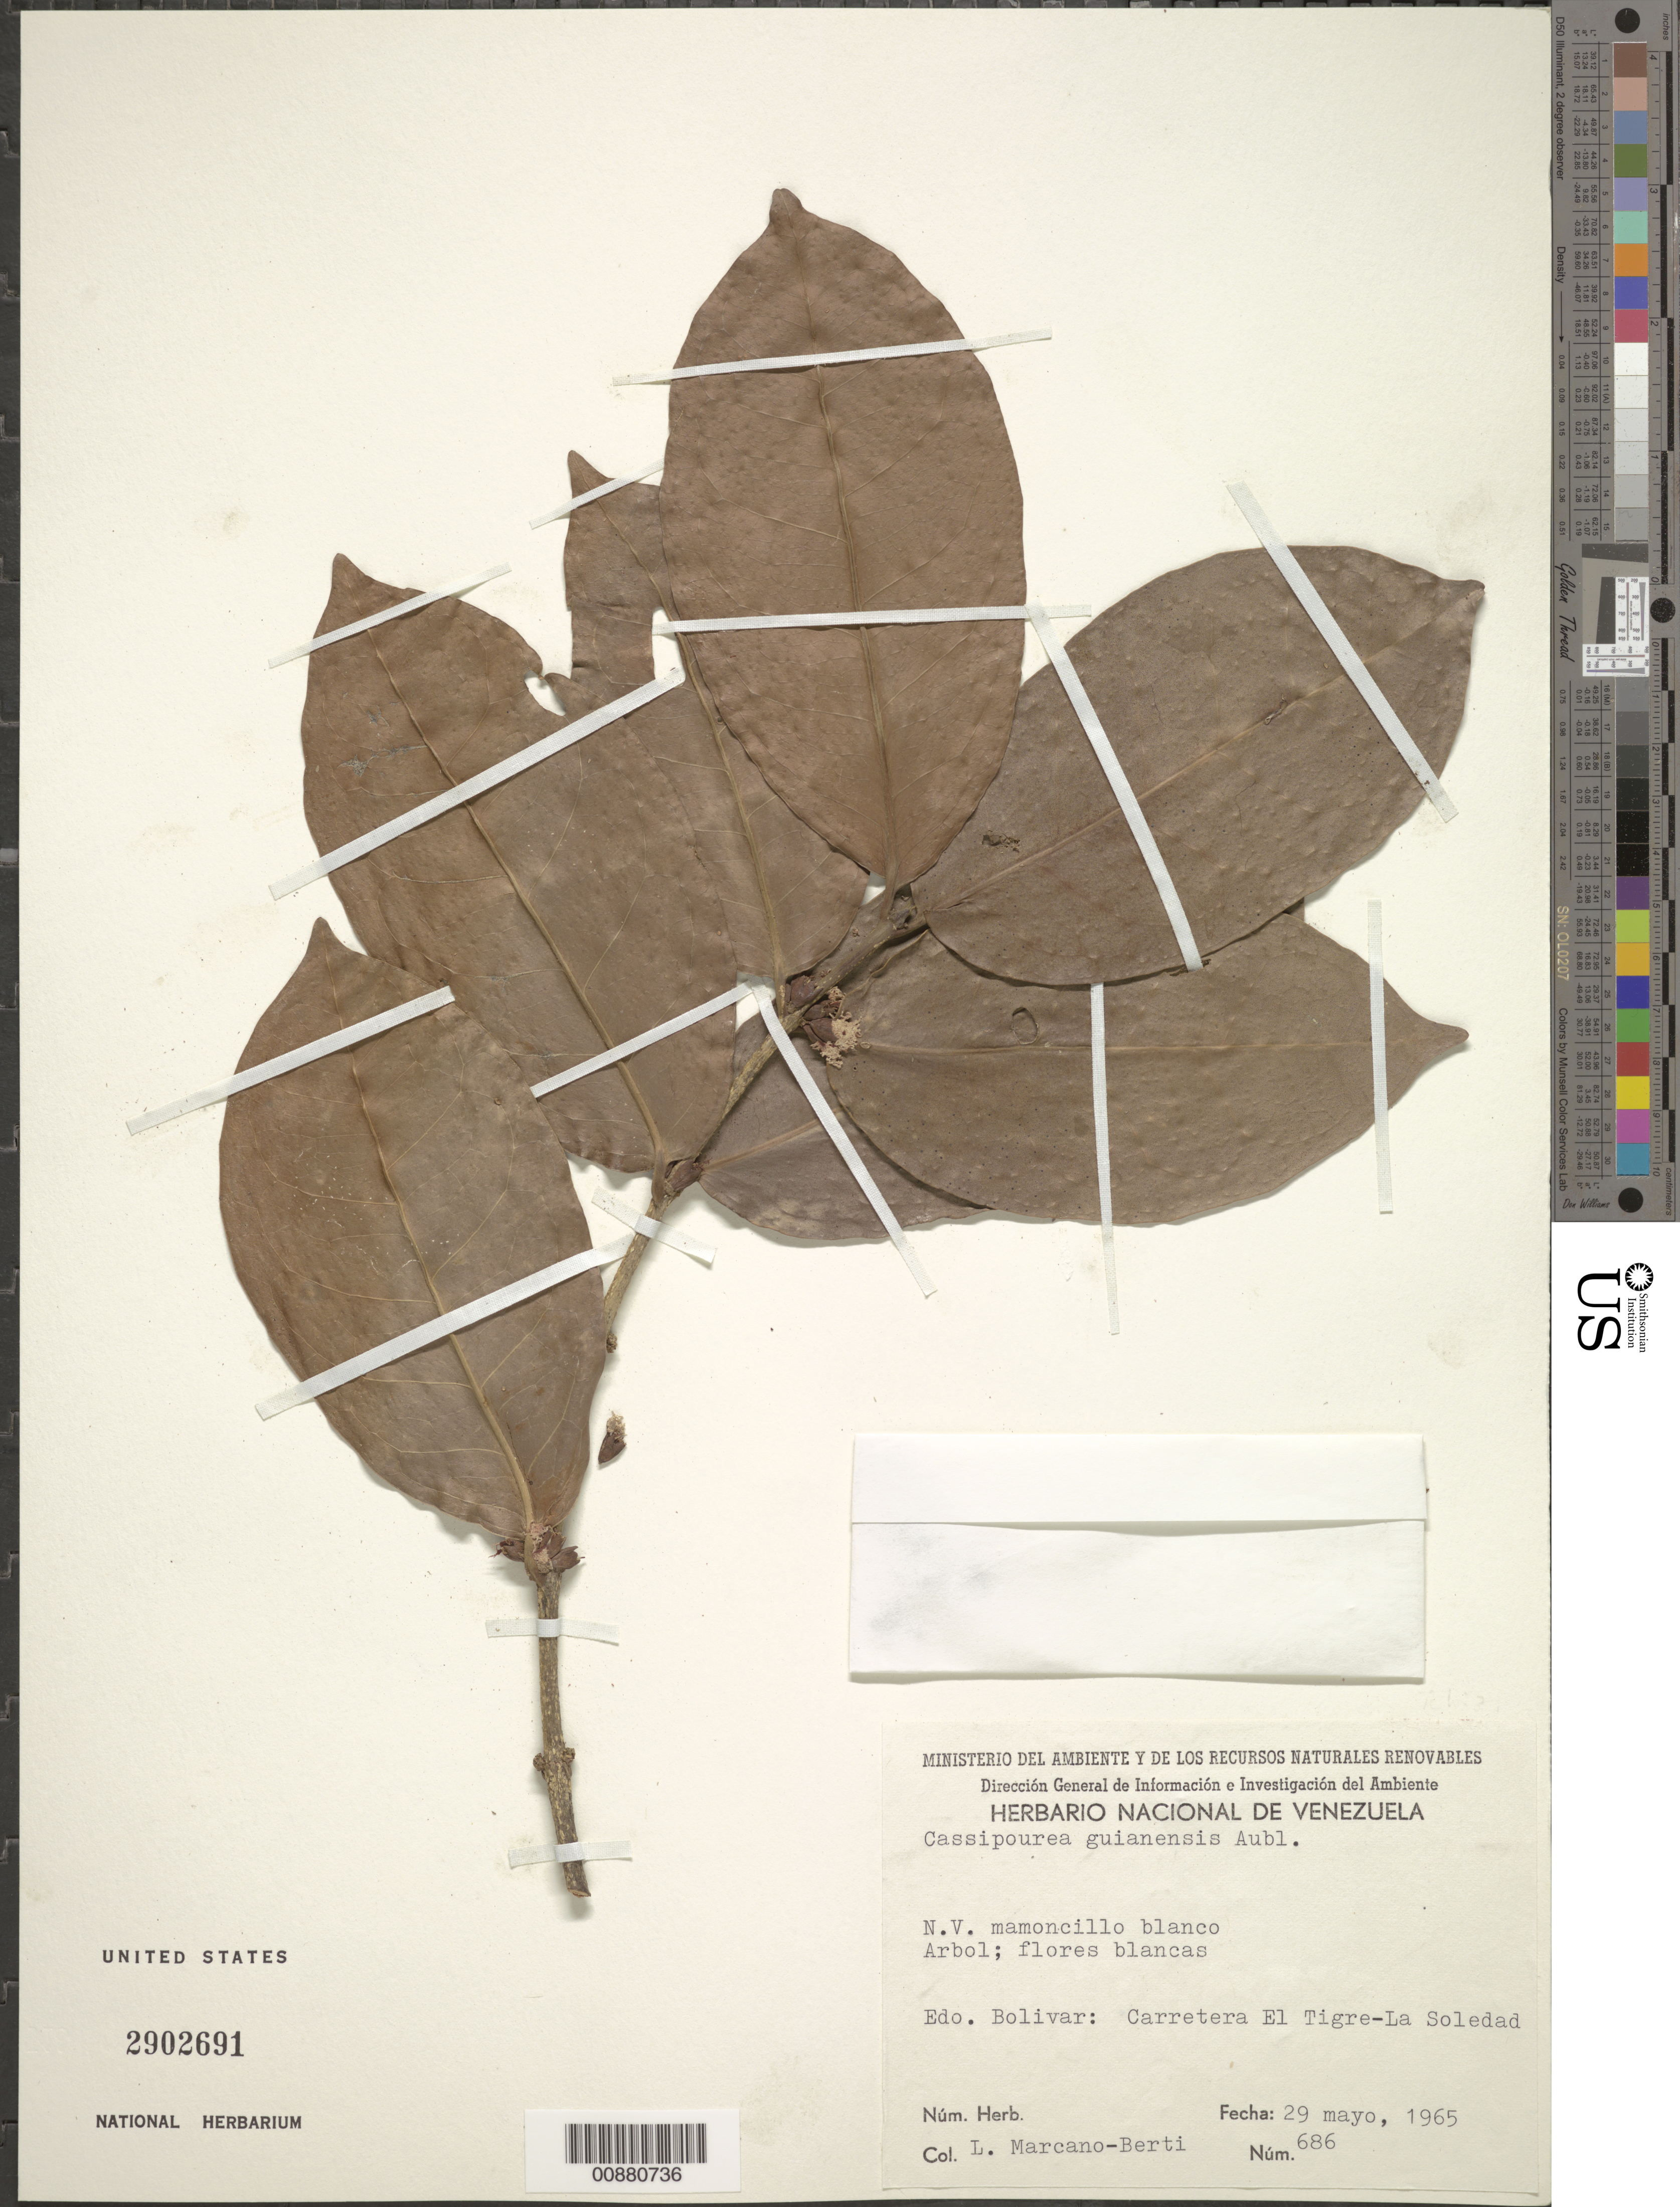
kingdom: Plantae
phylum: Tracheophyta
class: Magnoliopsida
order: Malpighiales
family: Rhizophoraceae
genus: Cassipourea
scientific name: Cassipourea guianensis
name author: Aubl.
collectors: L. Marcano-Berti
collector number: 686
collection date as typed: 29-May-65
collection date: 1965-05-29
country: Venezuela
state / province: Bolívar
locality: Carretera El Tigre-La Soledad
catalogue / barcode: US 2902691